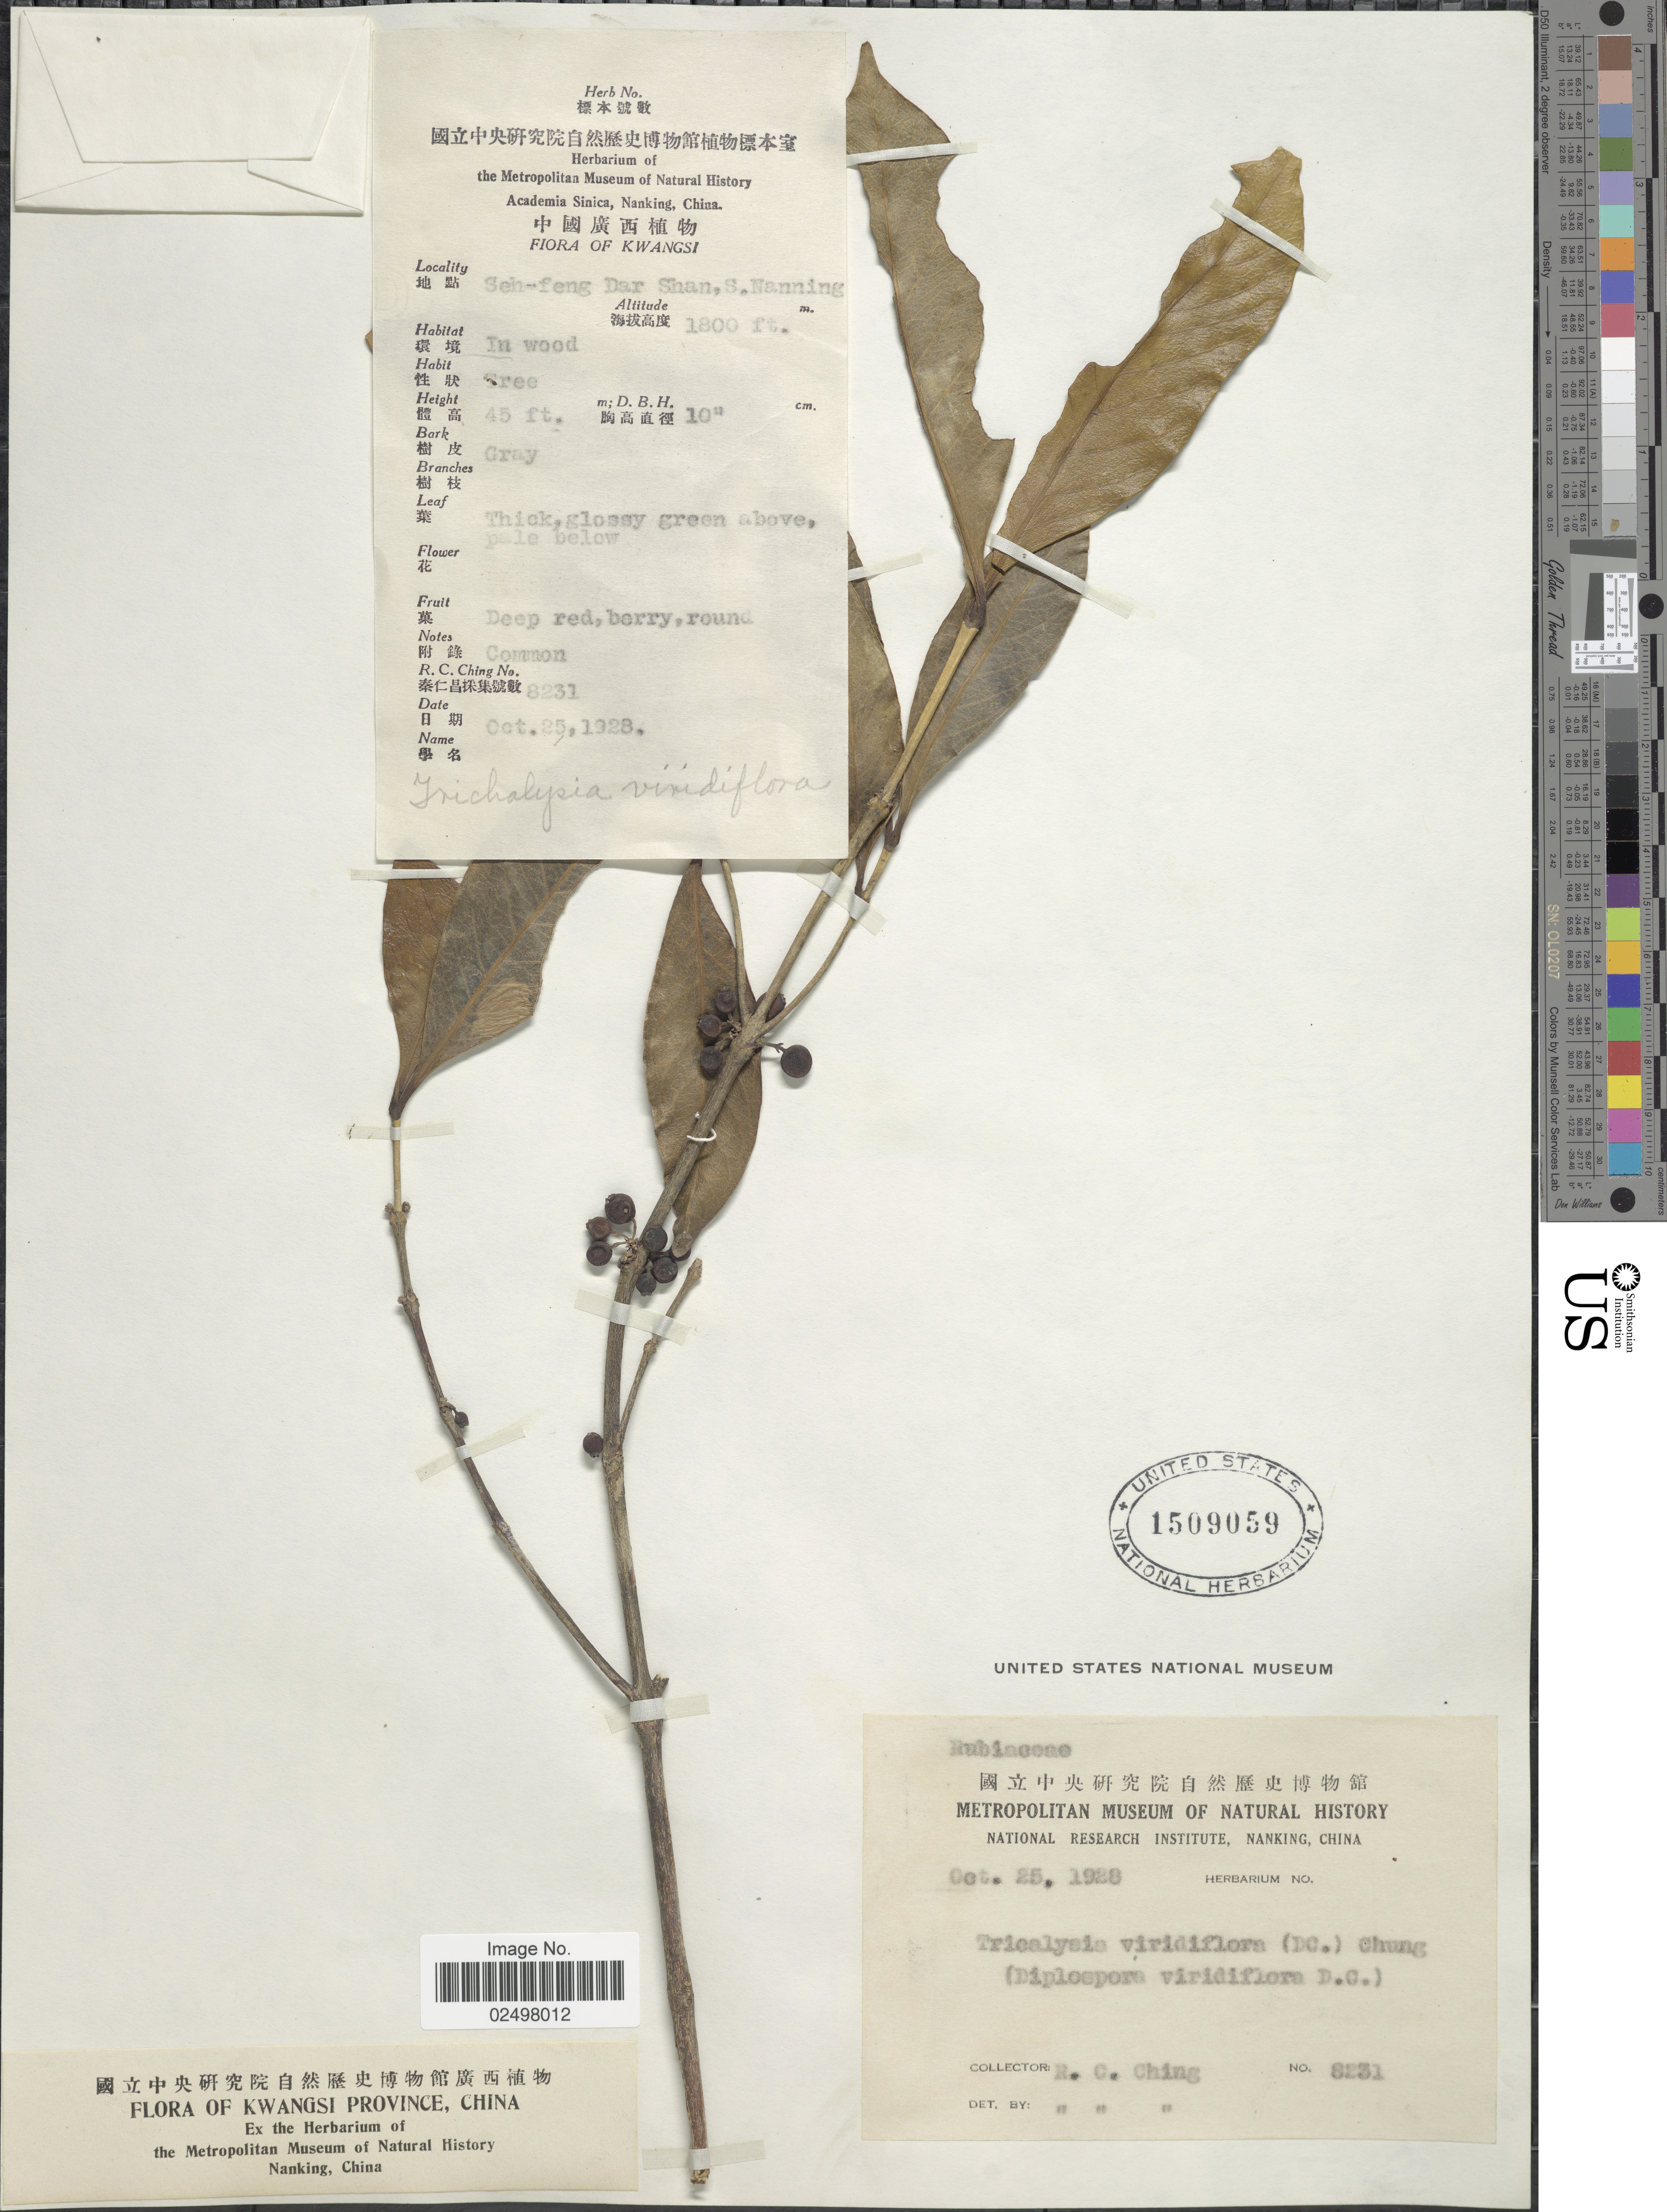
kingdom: Plantae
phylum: Tracheophyta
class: Magnoliopsida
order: Gentianales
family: Rubiaceae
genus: Tricalysia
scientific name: Tricalysia dubia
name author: (Lindl.) Ohwi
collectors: R. C. Ching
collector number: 8231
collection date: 1928-10-25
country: China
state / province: Guangxi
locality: Kwangsi Province, Seh-feng Dar Shan, S. Nanning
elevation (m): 549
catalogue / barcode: US 1509059